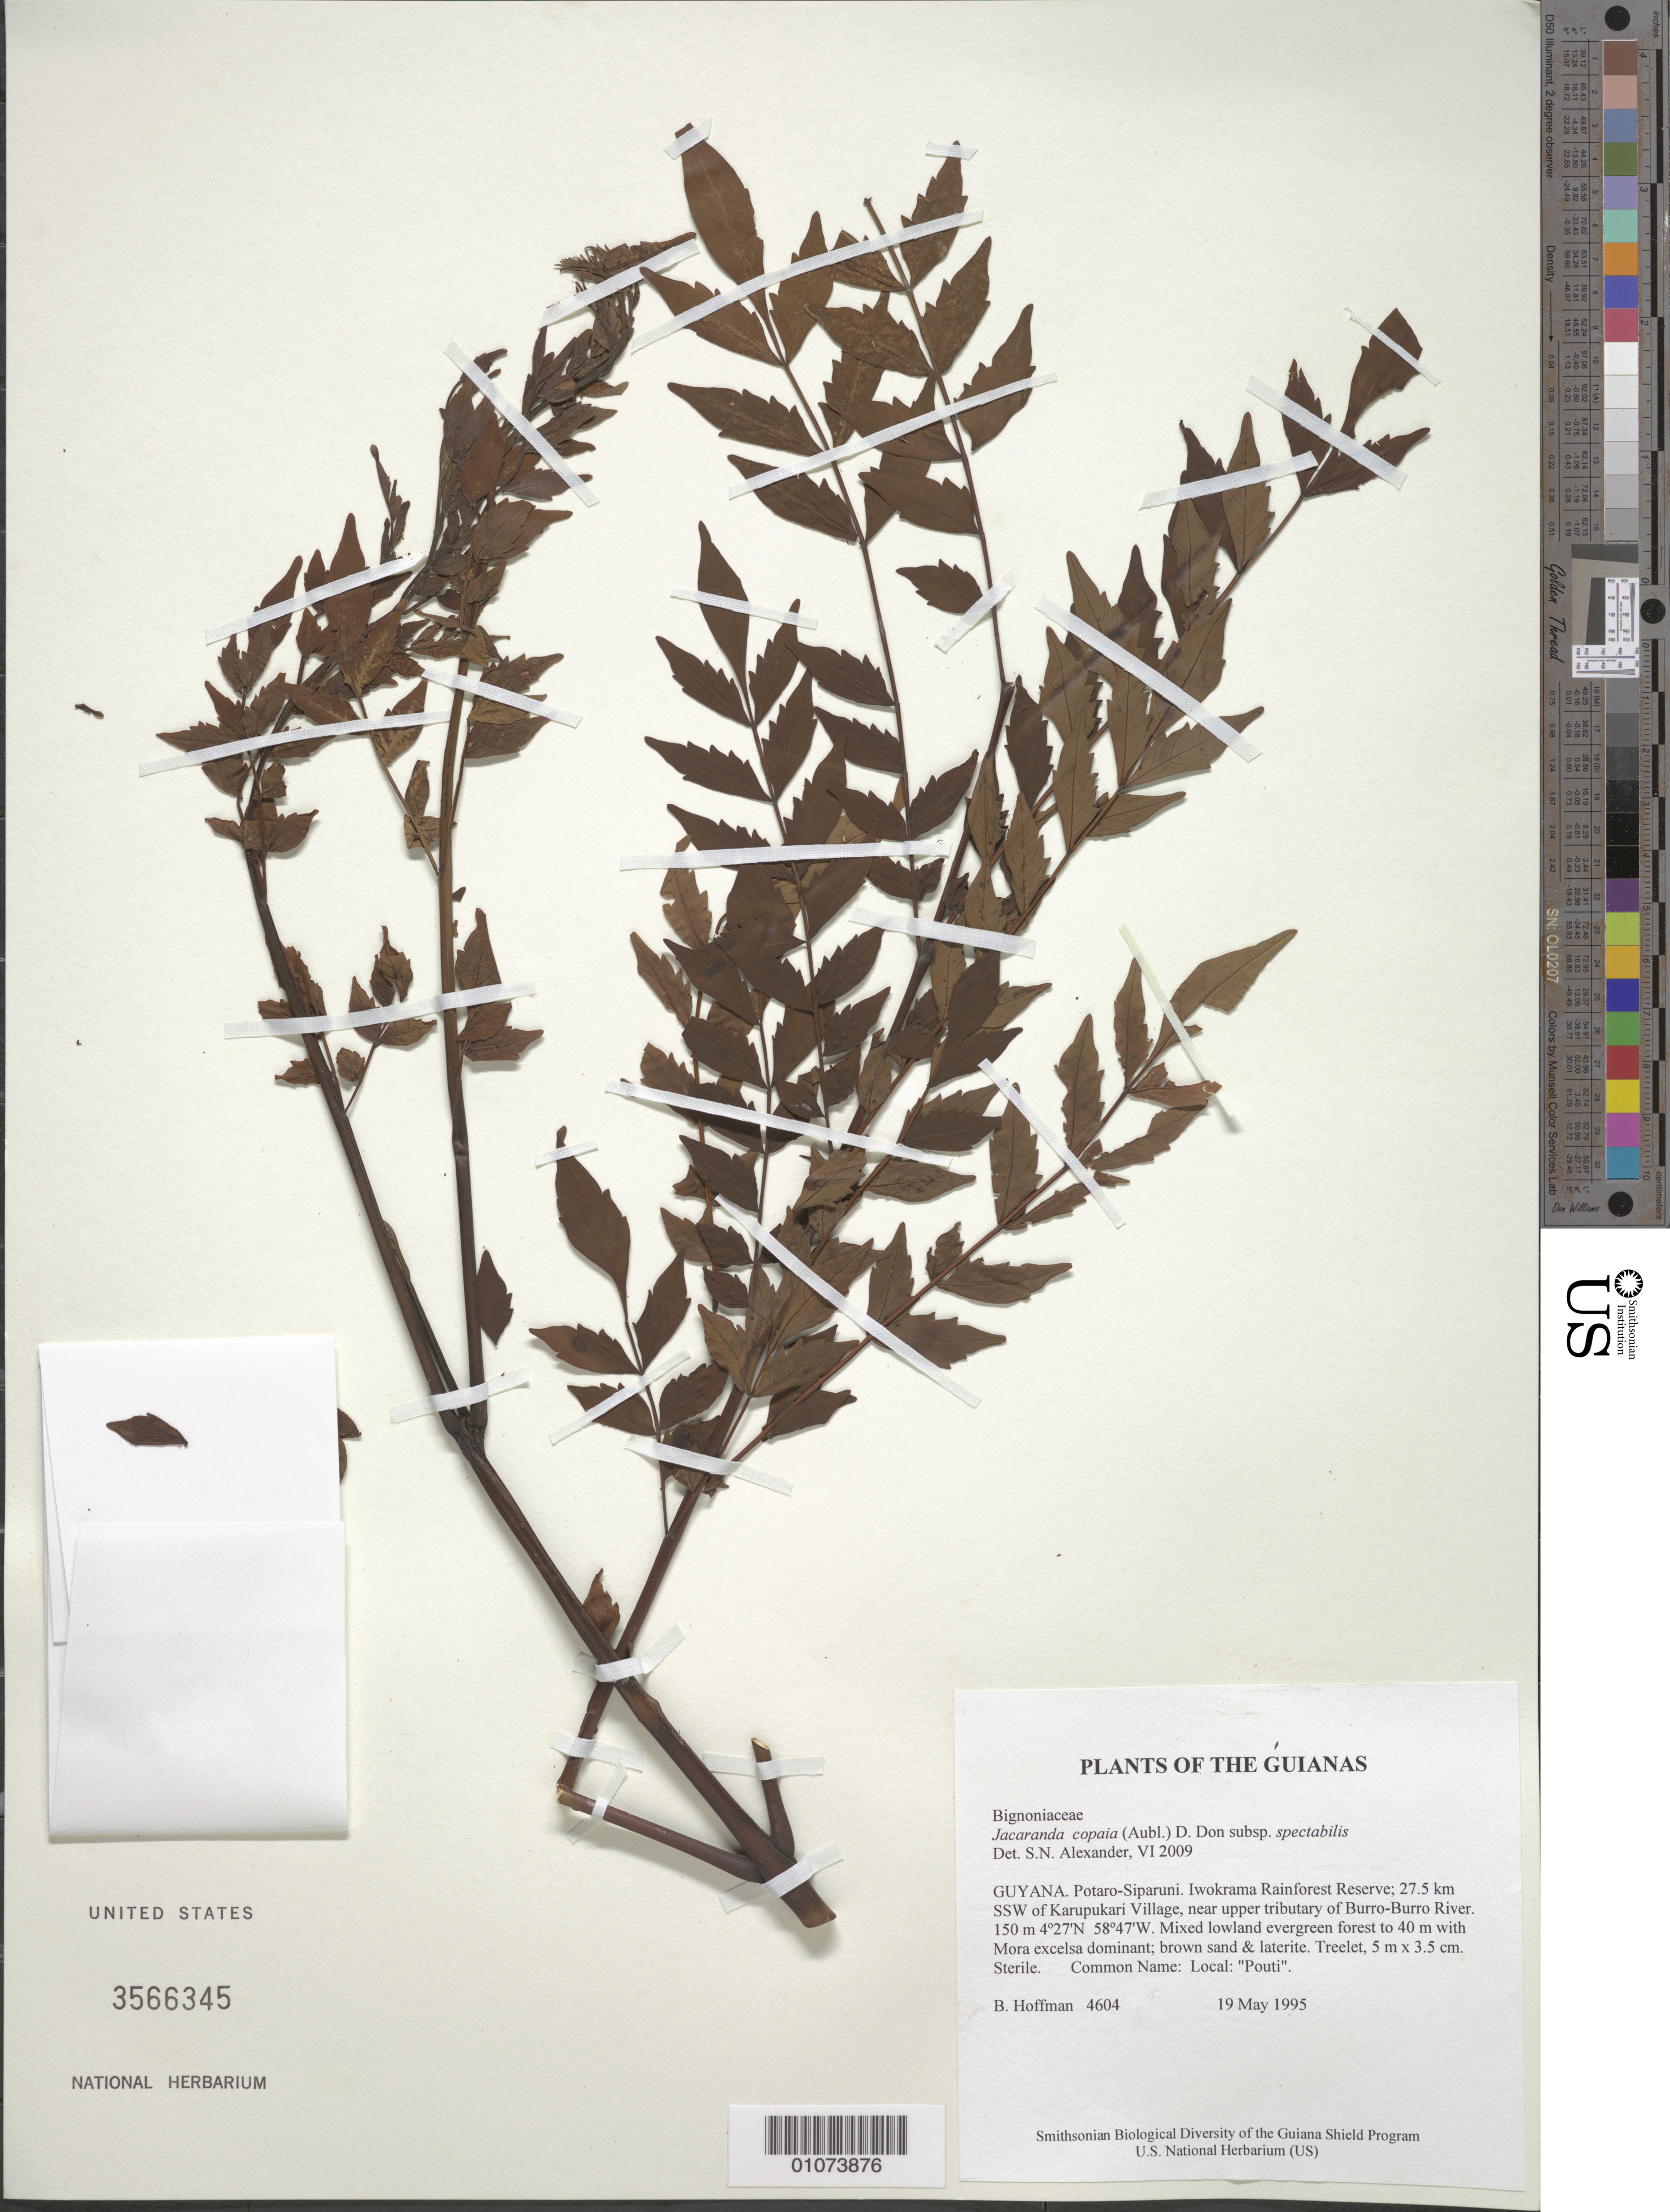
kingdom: Plantae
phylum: Tracheophyta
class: Magnoliopsida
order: Lamiales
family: Bignoniaceae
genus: Jacaranda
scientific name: Jacaranda copaia subsp. spectabilis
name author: (Mart. ex DC.) A.H. Gentry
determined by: Alexander, S. N.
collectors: B. Hoffman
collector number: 4604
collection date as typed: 19 May 1995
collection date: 1995-05-19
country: Guyana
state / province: Potaro-Siparuni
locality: Iwokrama Rainforest Reserve; 27.5 km SSW of Karupukari Village, near upper tributary of Burro-Burro River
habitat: Mixed lowland evergreen forest to 40 m with Mora excelsa dominant; brown sand & laterite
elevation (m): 150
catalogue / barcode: US 3566345